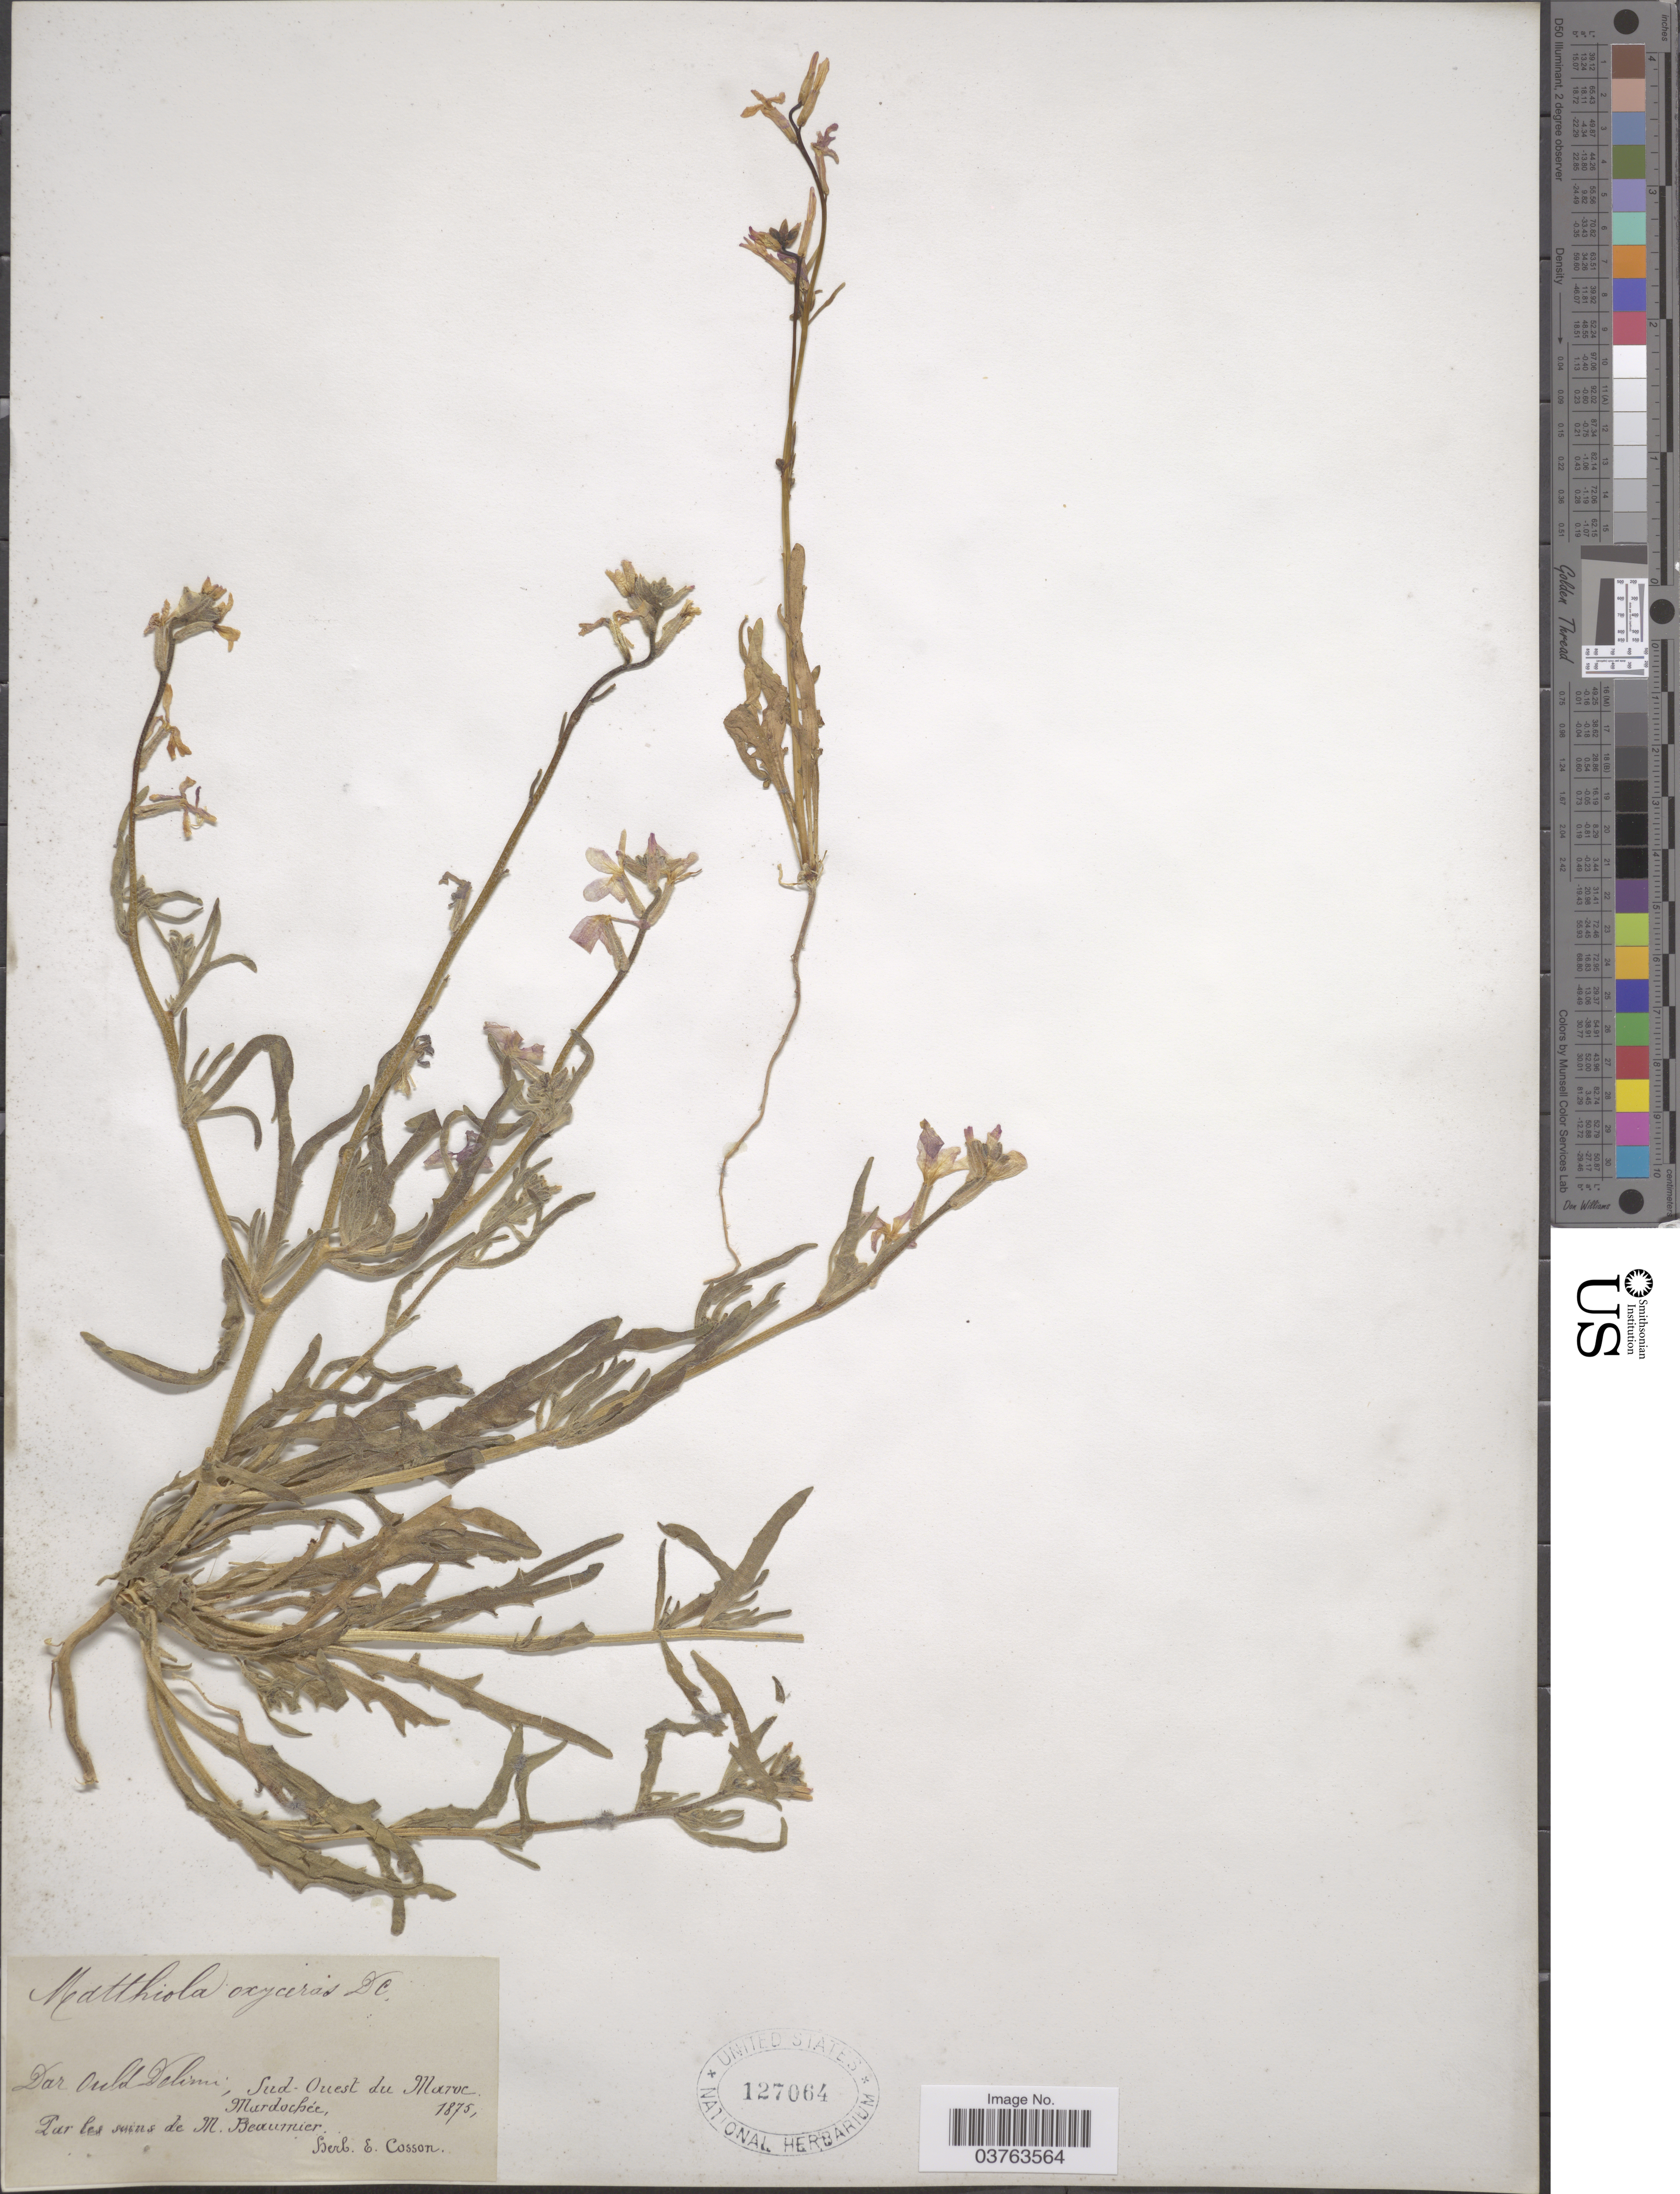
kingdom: Plantae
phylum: Tracheophyta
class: Magnoliopsida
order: Brassicales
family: Brassicaceae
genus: Matthiola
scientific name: Matthiola oxyceras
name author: DC.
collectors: Mardochee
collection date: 1875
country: Morocco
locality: Dar Ould Delimi [interpreted], Sud-Ouest du Maroc.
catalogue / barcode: US 127064